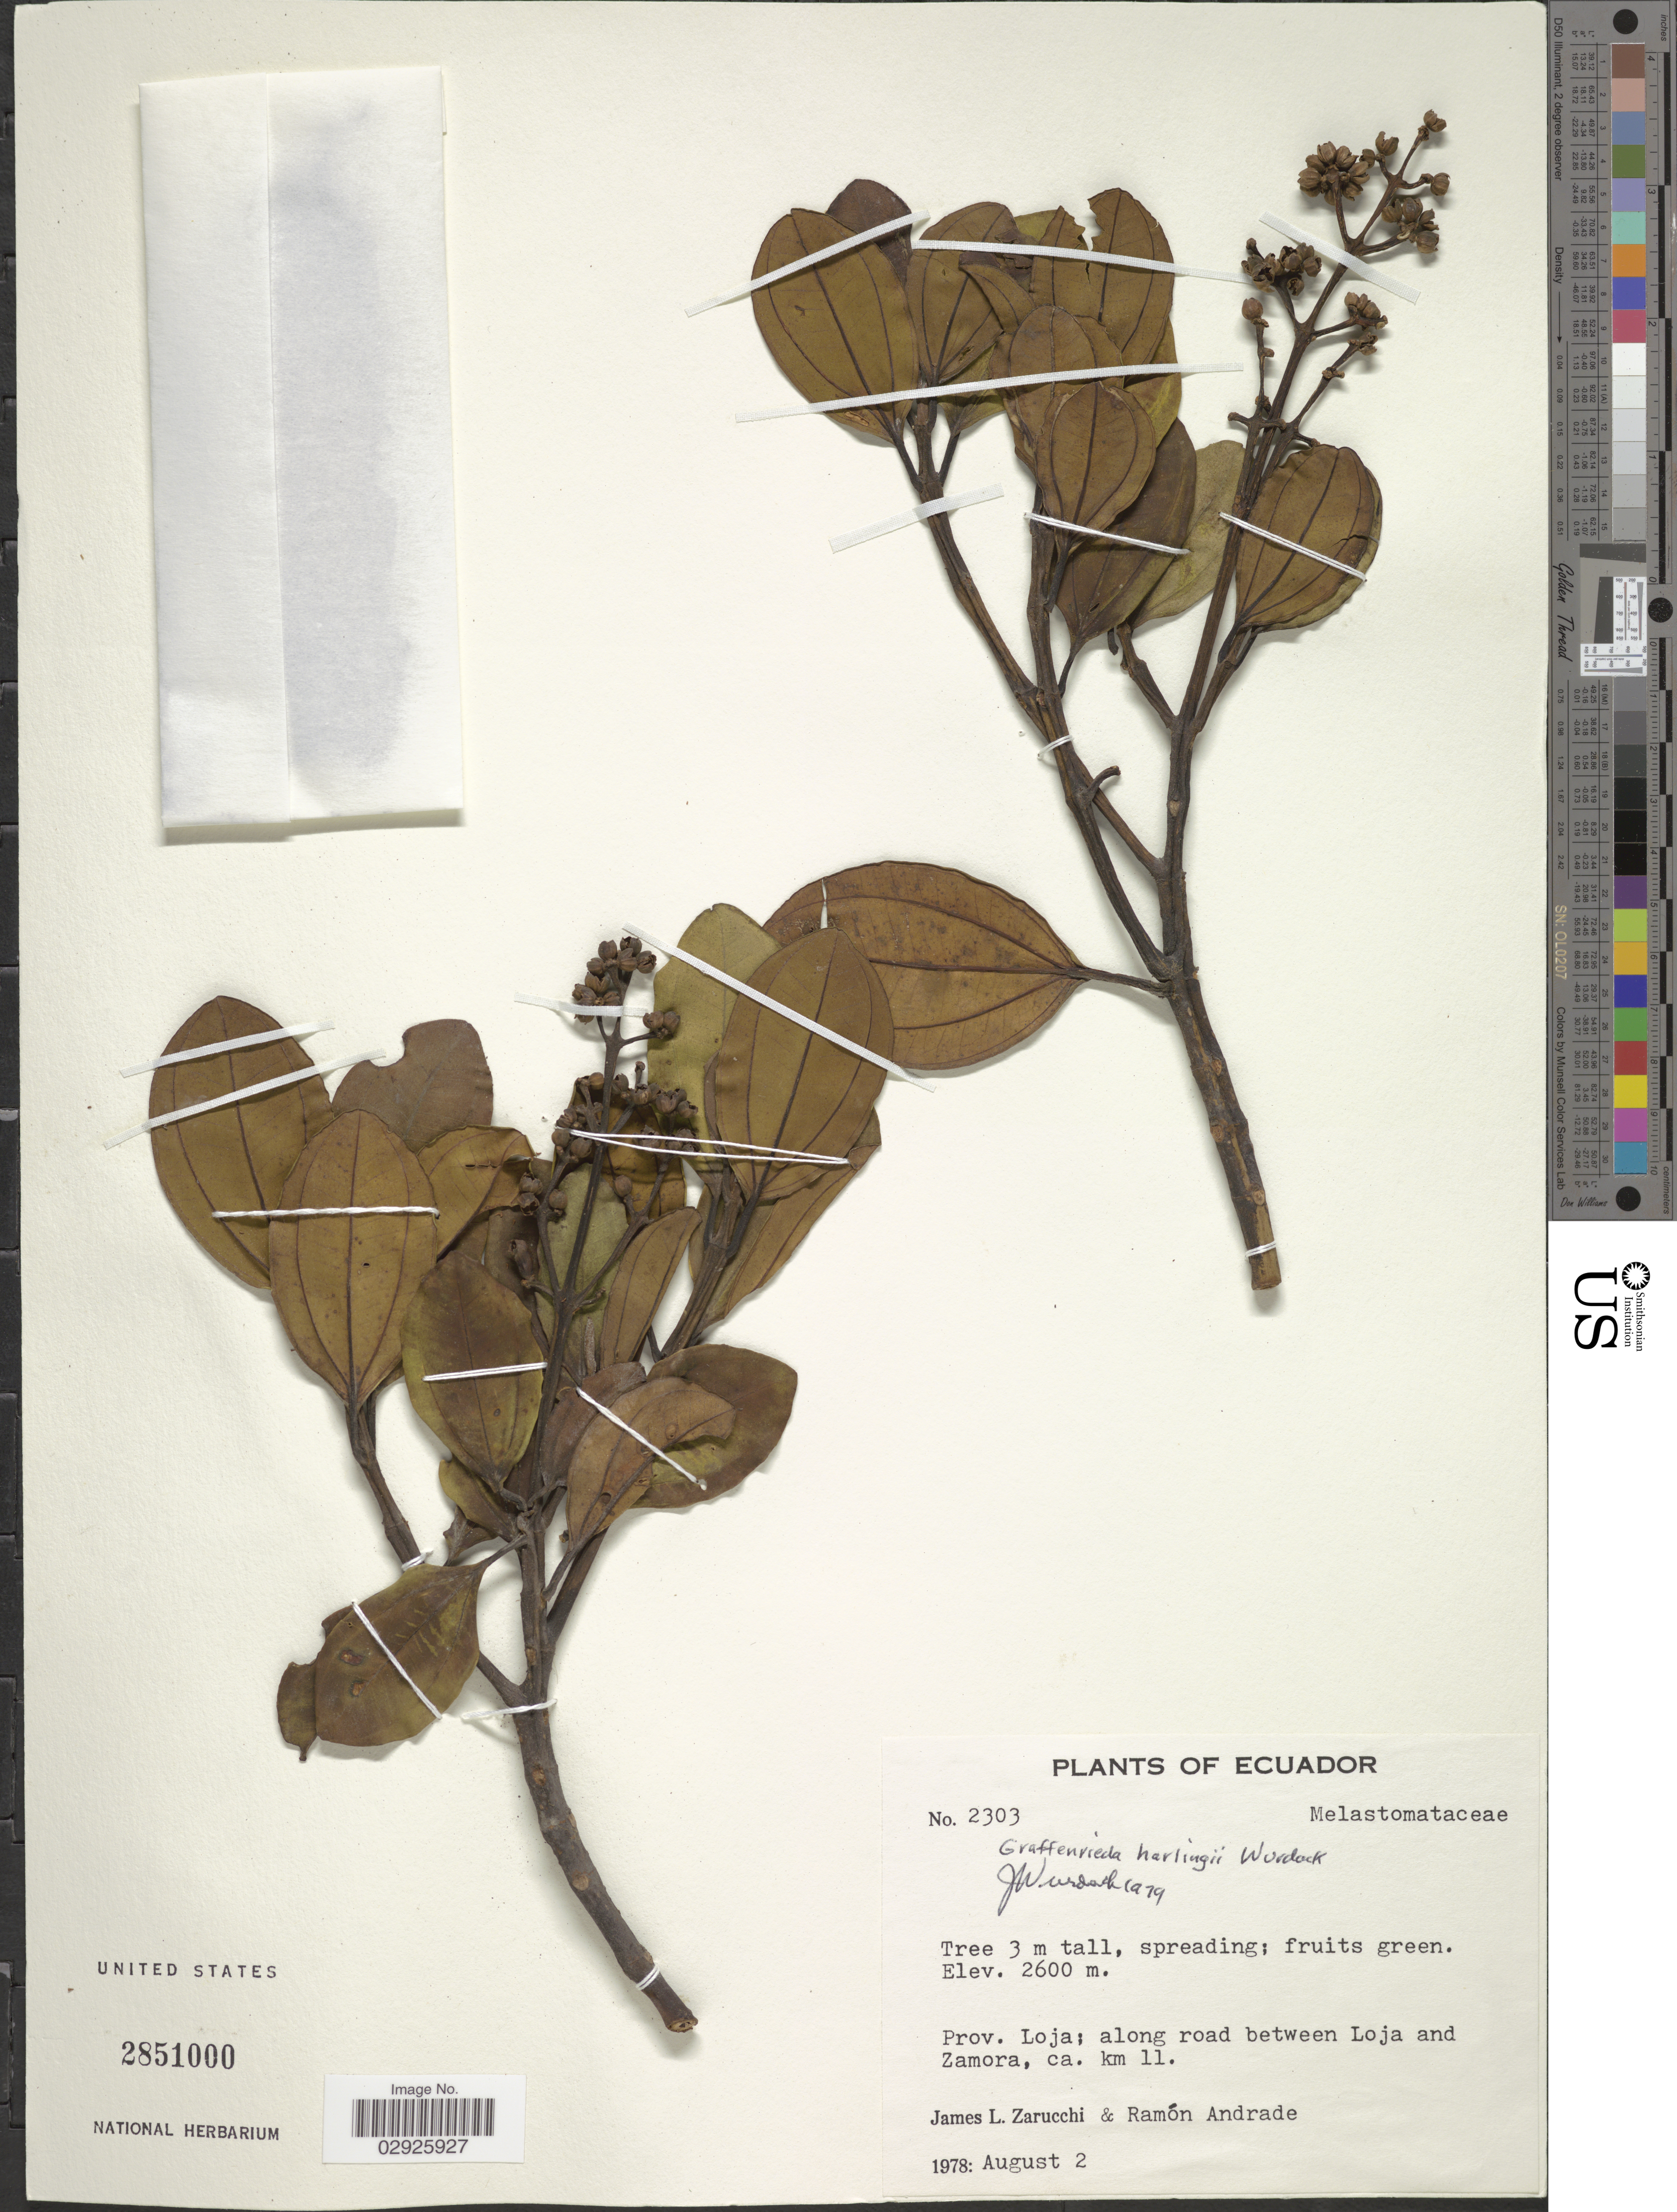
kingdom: Plantae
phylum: Tracheophyta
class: Magnoliopsida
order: Myrtales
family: Melastomataceae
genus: Graffenrieda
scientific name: Graffenrieda harlingii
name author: Wurdack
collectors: J. L. Zarucchi & R. Andrade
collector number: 2303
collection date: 1978-08-02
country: Ecuador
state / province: Loja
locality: Along road between Loja and Zamora, ca. km 11.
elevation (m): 2600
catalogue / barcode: US 2851000